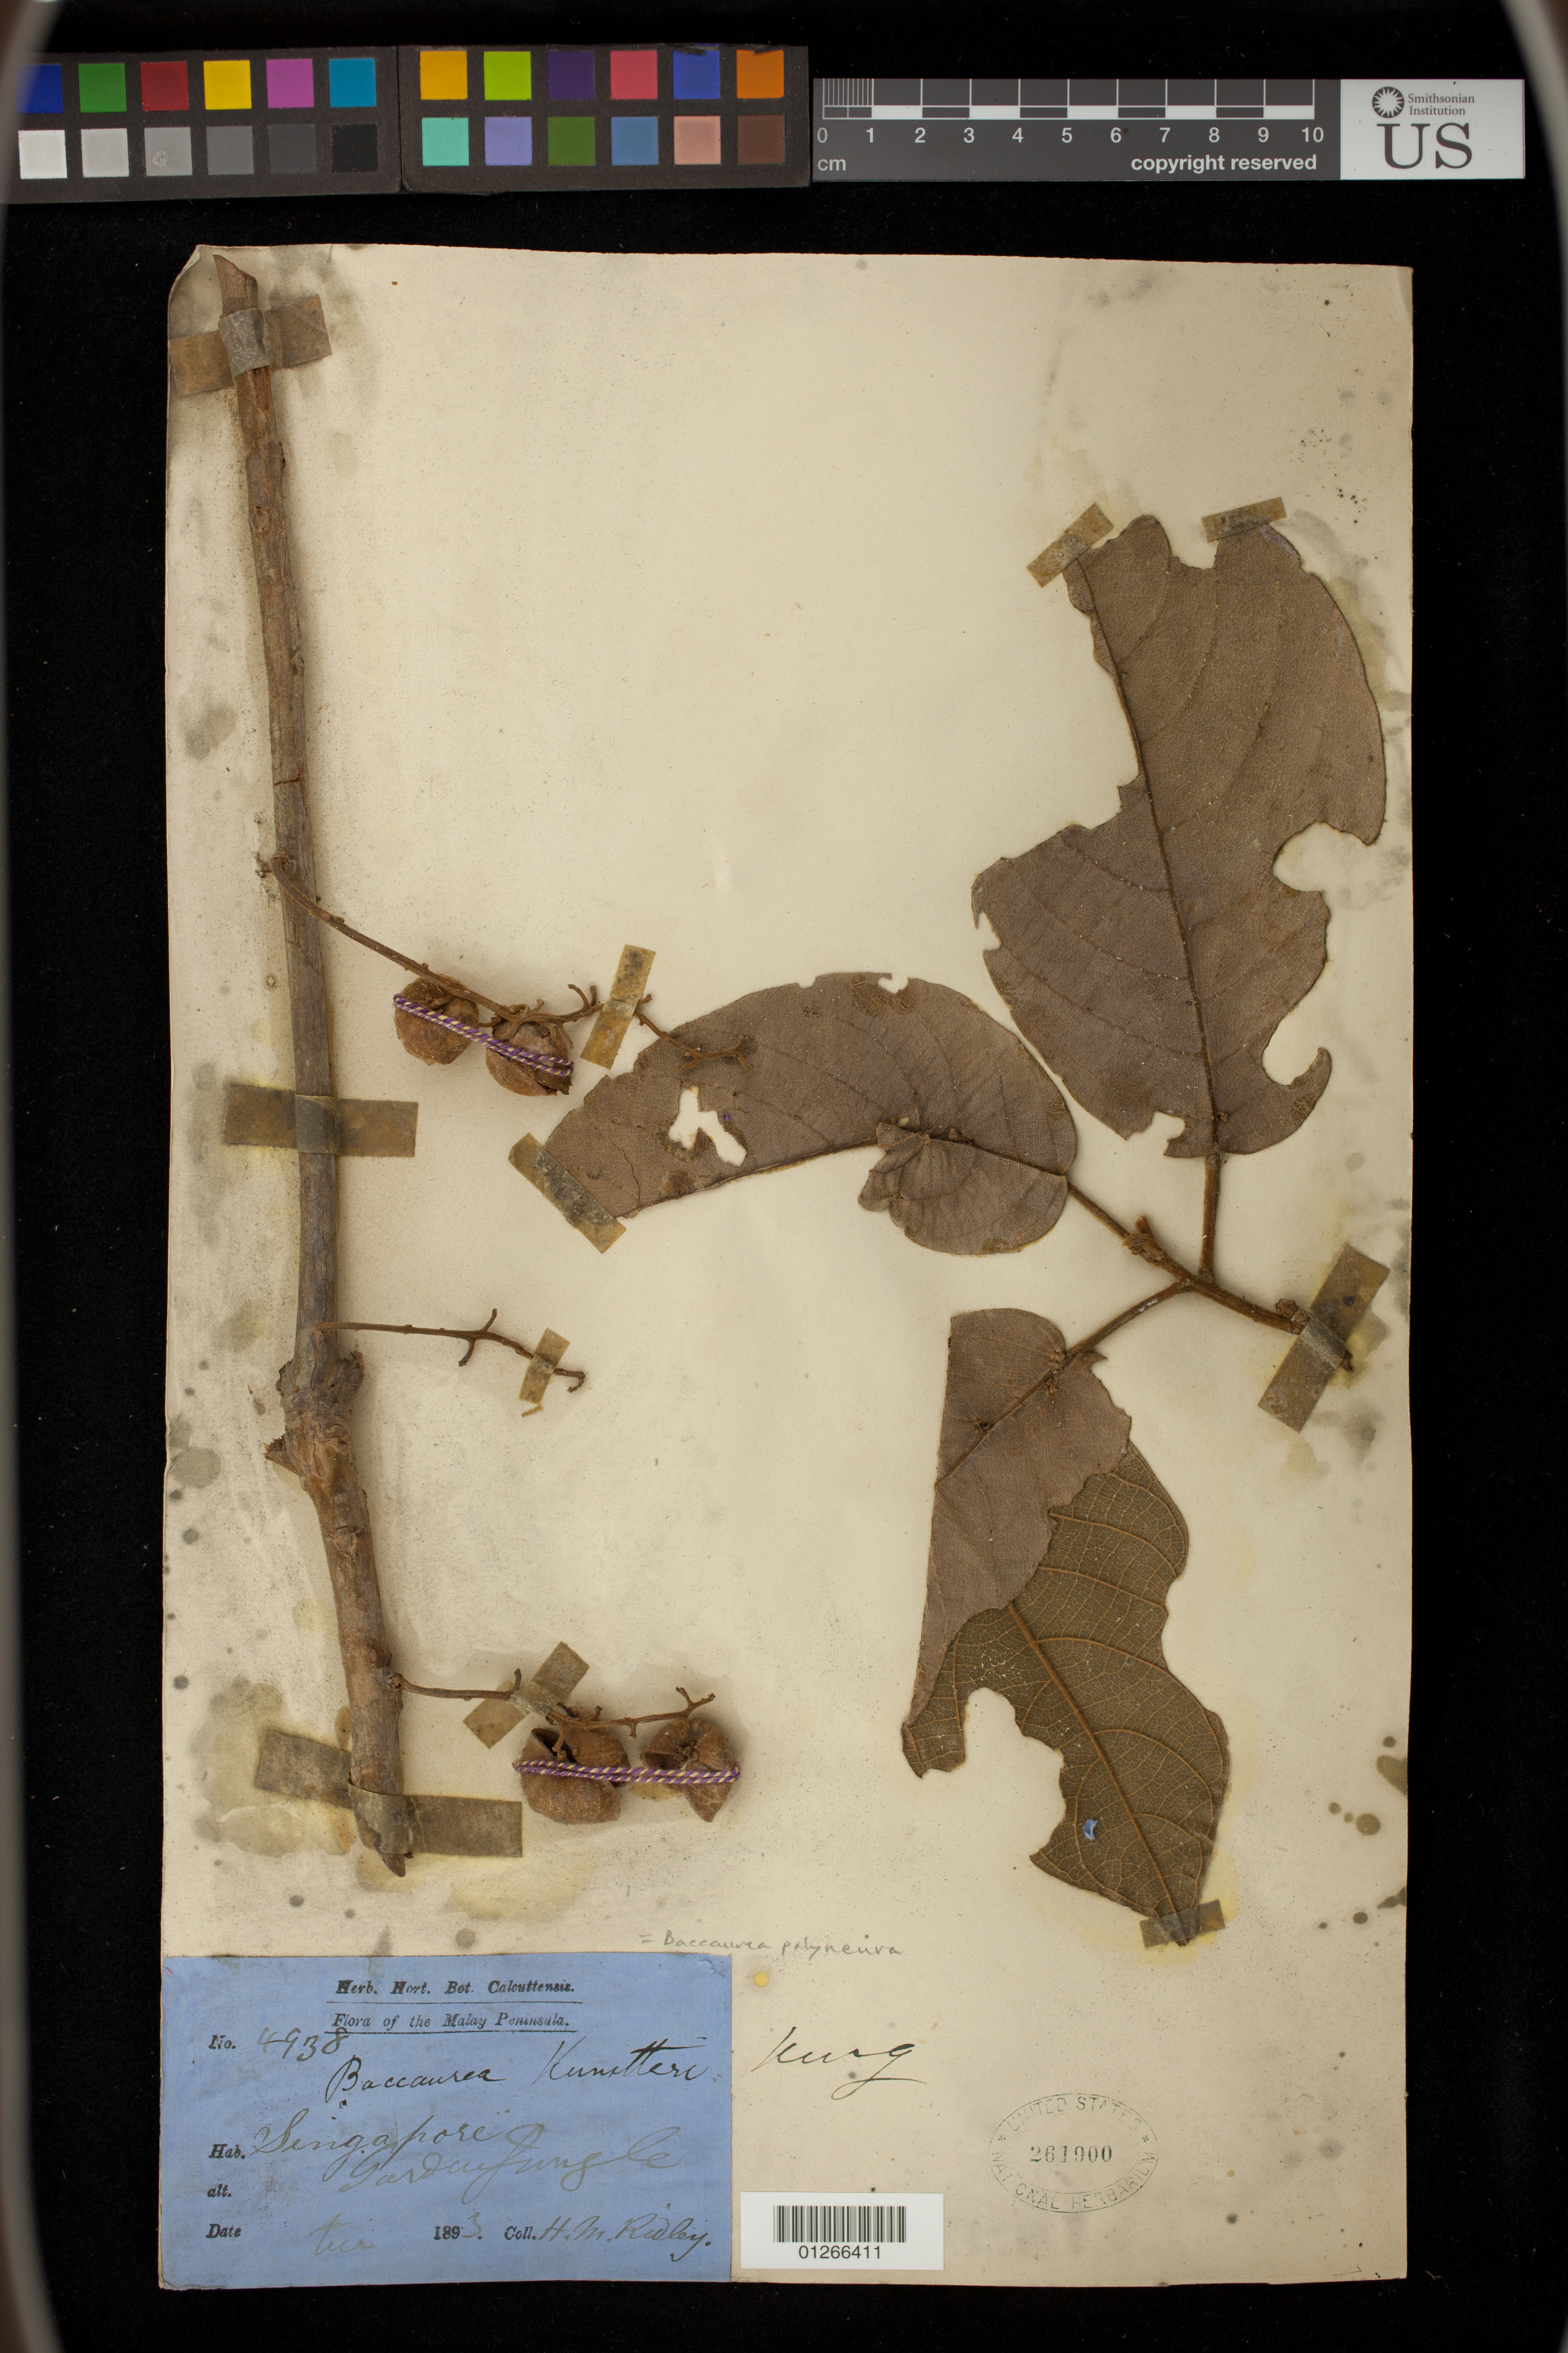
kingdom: Plantae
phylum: Tracheophyta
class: Magnoliopsida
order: Malpighiales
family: Phyllanthaceae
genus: Baccaurea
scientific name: Baccaurea polyneura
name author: Hook. f.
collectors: H. Ridley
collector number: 4938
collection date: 1893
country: Singapore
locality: Garden Jungle